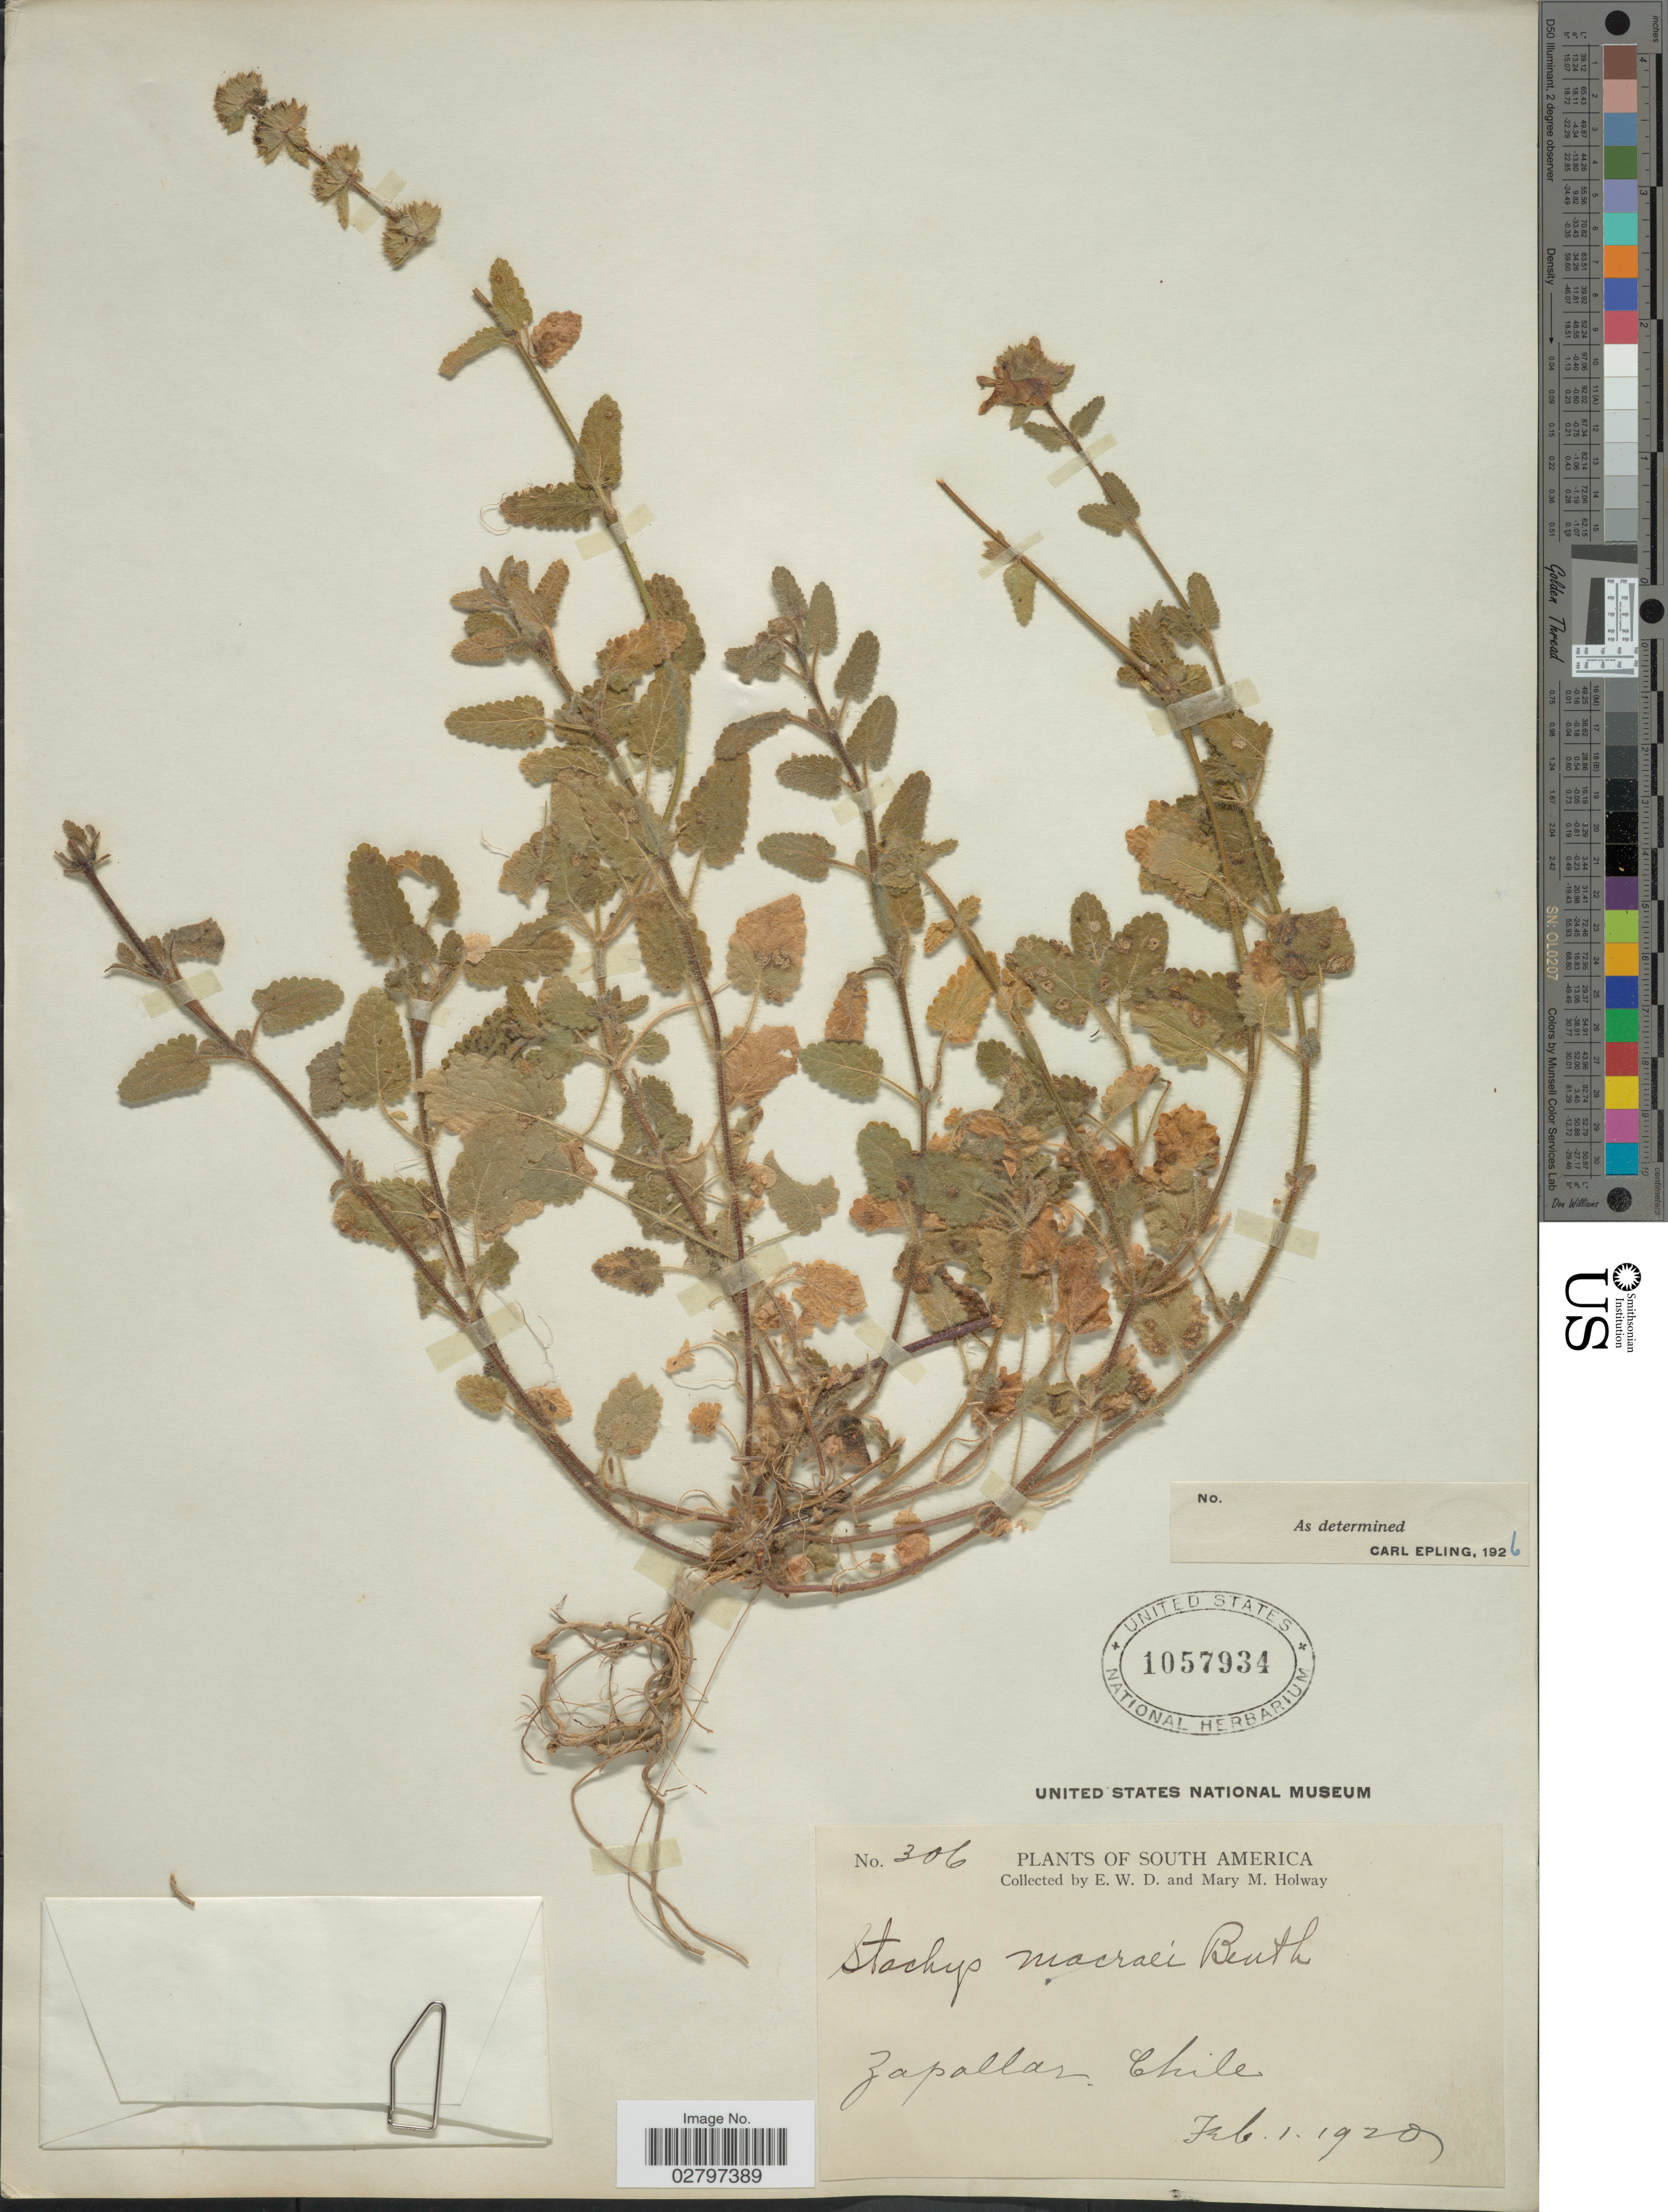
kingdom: Plantae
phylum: Tracheophyta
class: Magnoliopsida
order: Lamiales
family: Lamiaceae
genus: Stachys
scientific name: Stachys macraei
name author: Benth.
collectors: E. W. D. Holway & M. M. Holway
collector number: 306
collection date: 1920-02-01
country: Chile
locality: Zappalar.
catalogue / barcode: US 1057934